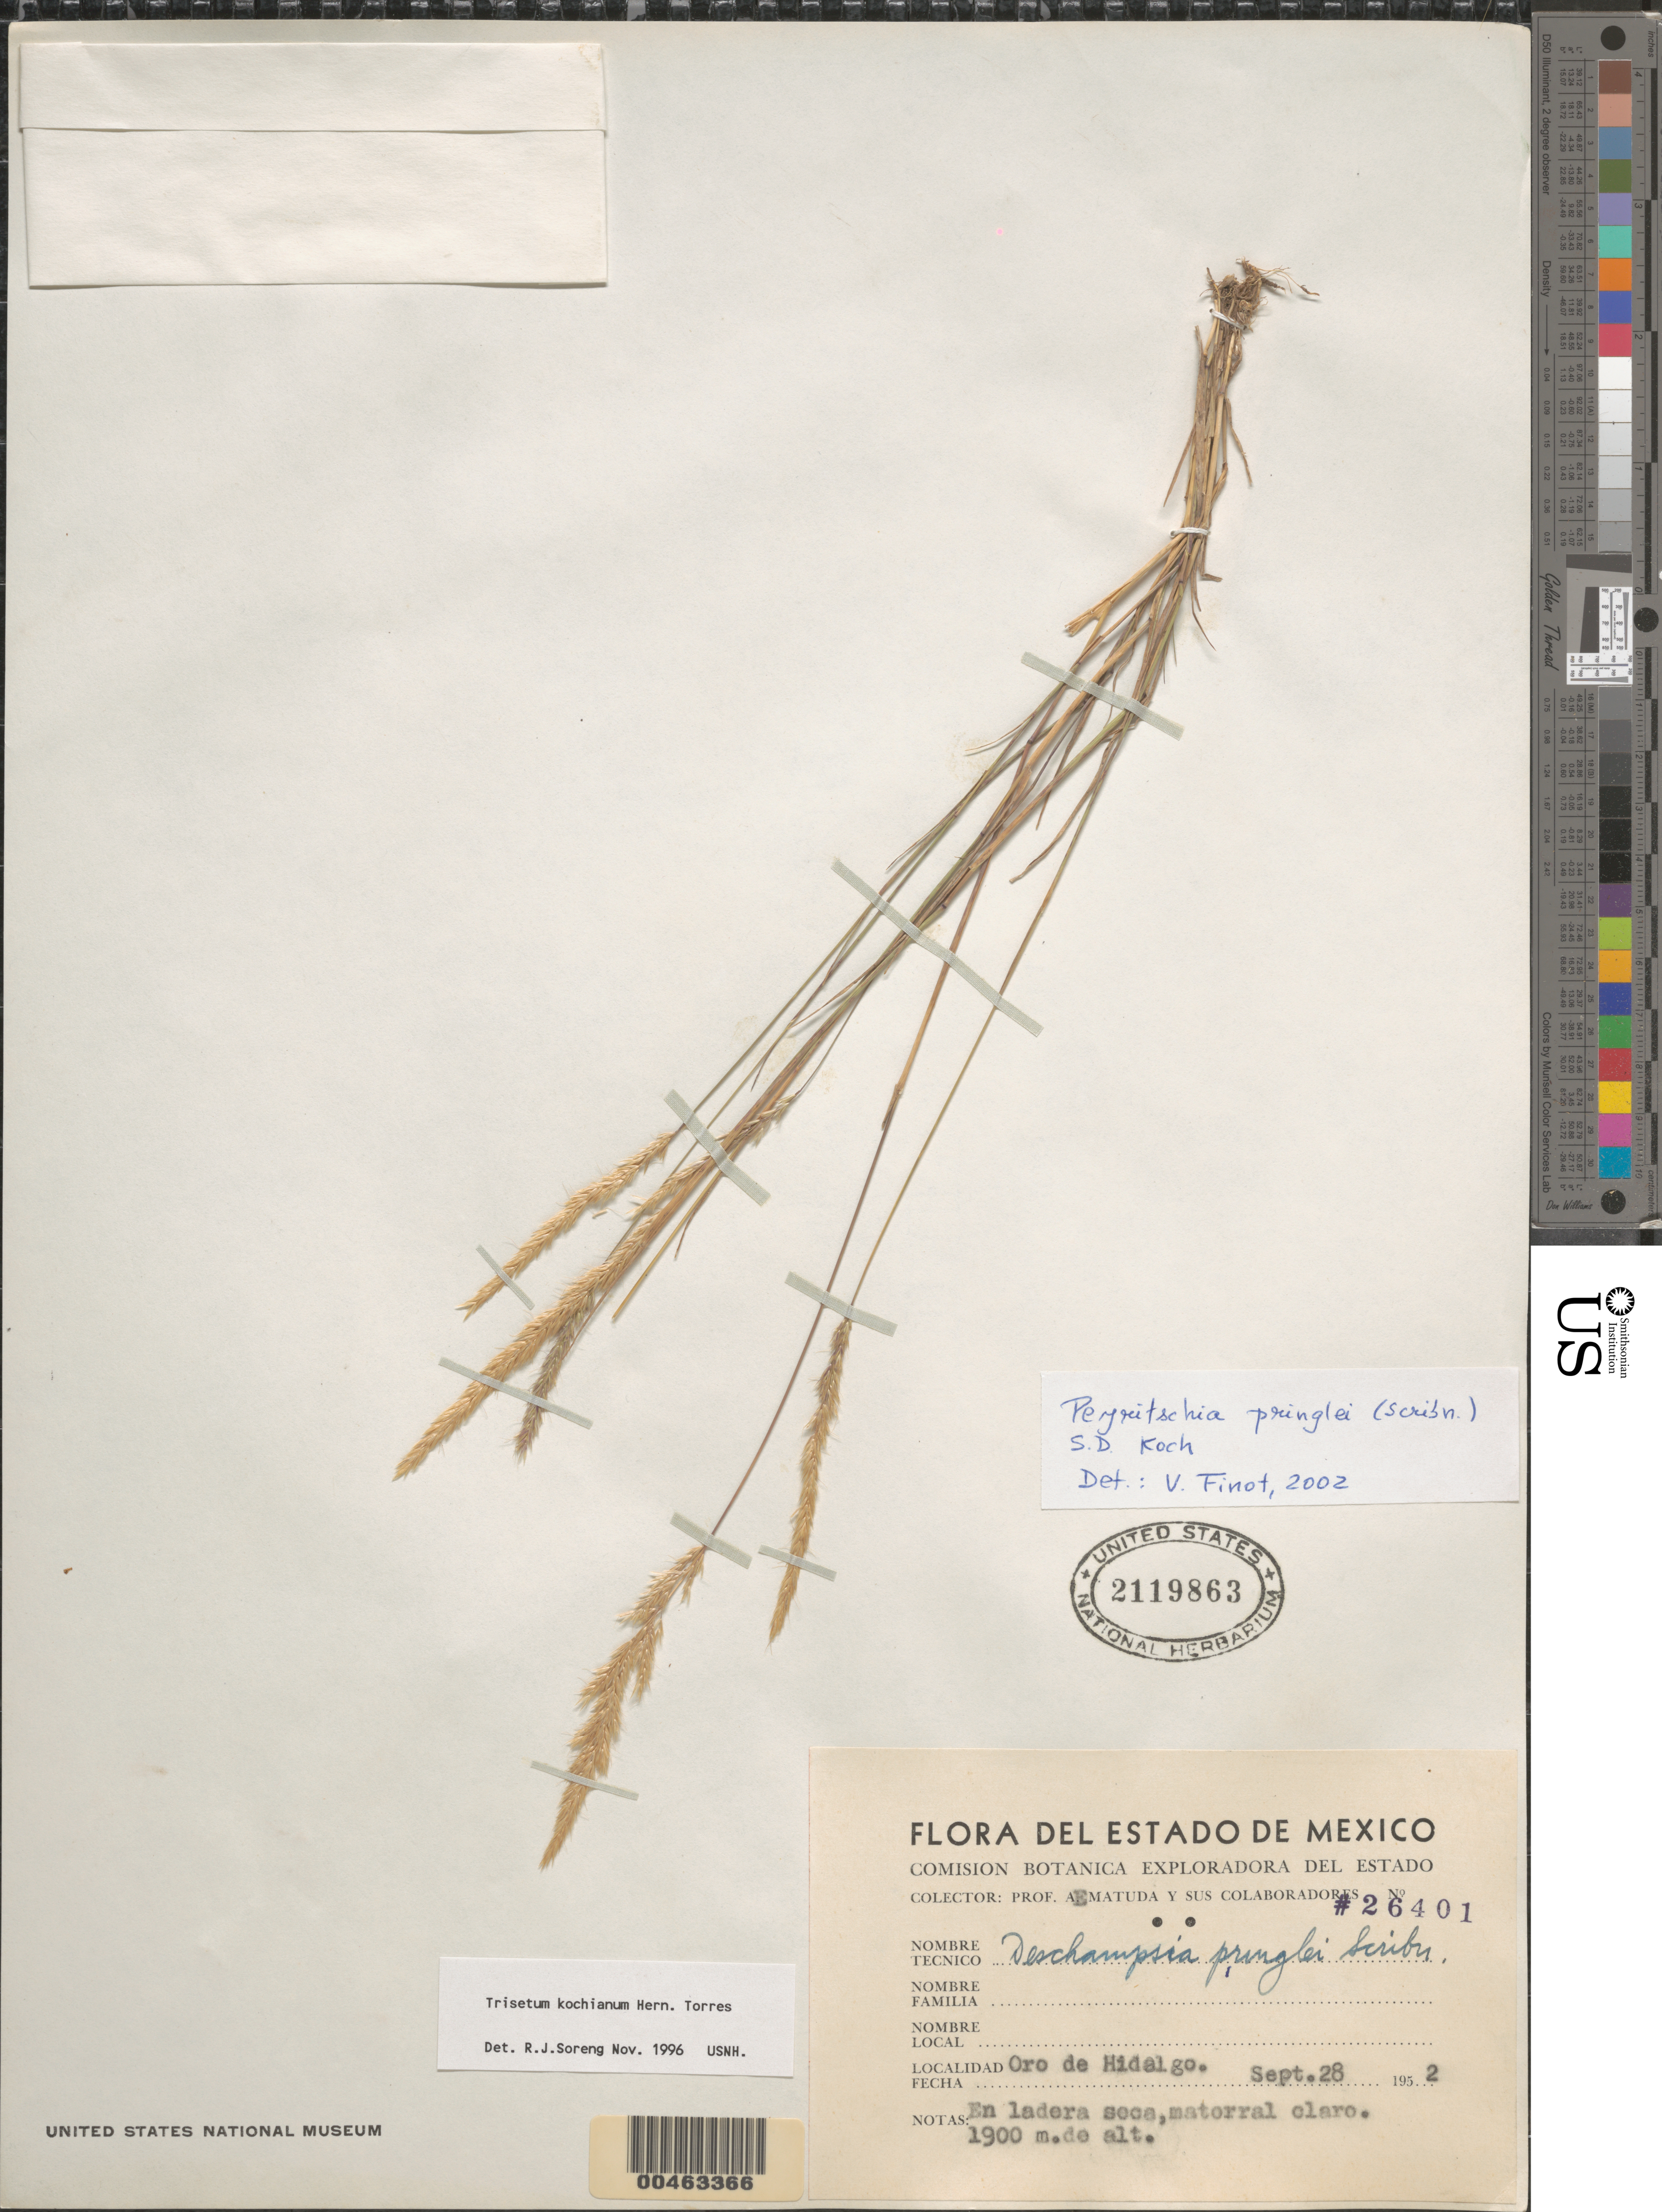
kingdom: Plantae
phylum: Tracheophyta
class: Liliopsida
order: Poales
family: Poaceae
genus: Peyritschia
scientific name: Peyritschia pringlei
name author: (Scribn.) S.D. Koch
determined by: Finot, V. L.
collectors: E. Matuda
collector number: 26401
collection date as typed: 28 Sep 1952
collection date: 1952-09-28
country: Mexico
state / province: Hidalgo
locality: Oro de Hidalgo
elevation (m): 1900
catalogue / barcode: US 2119863